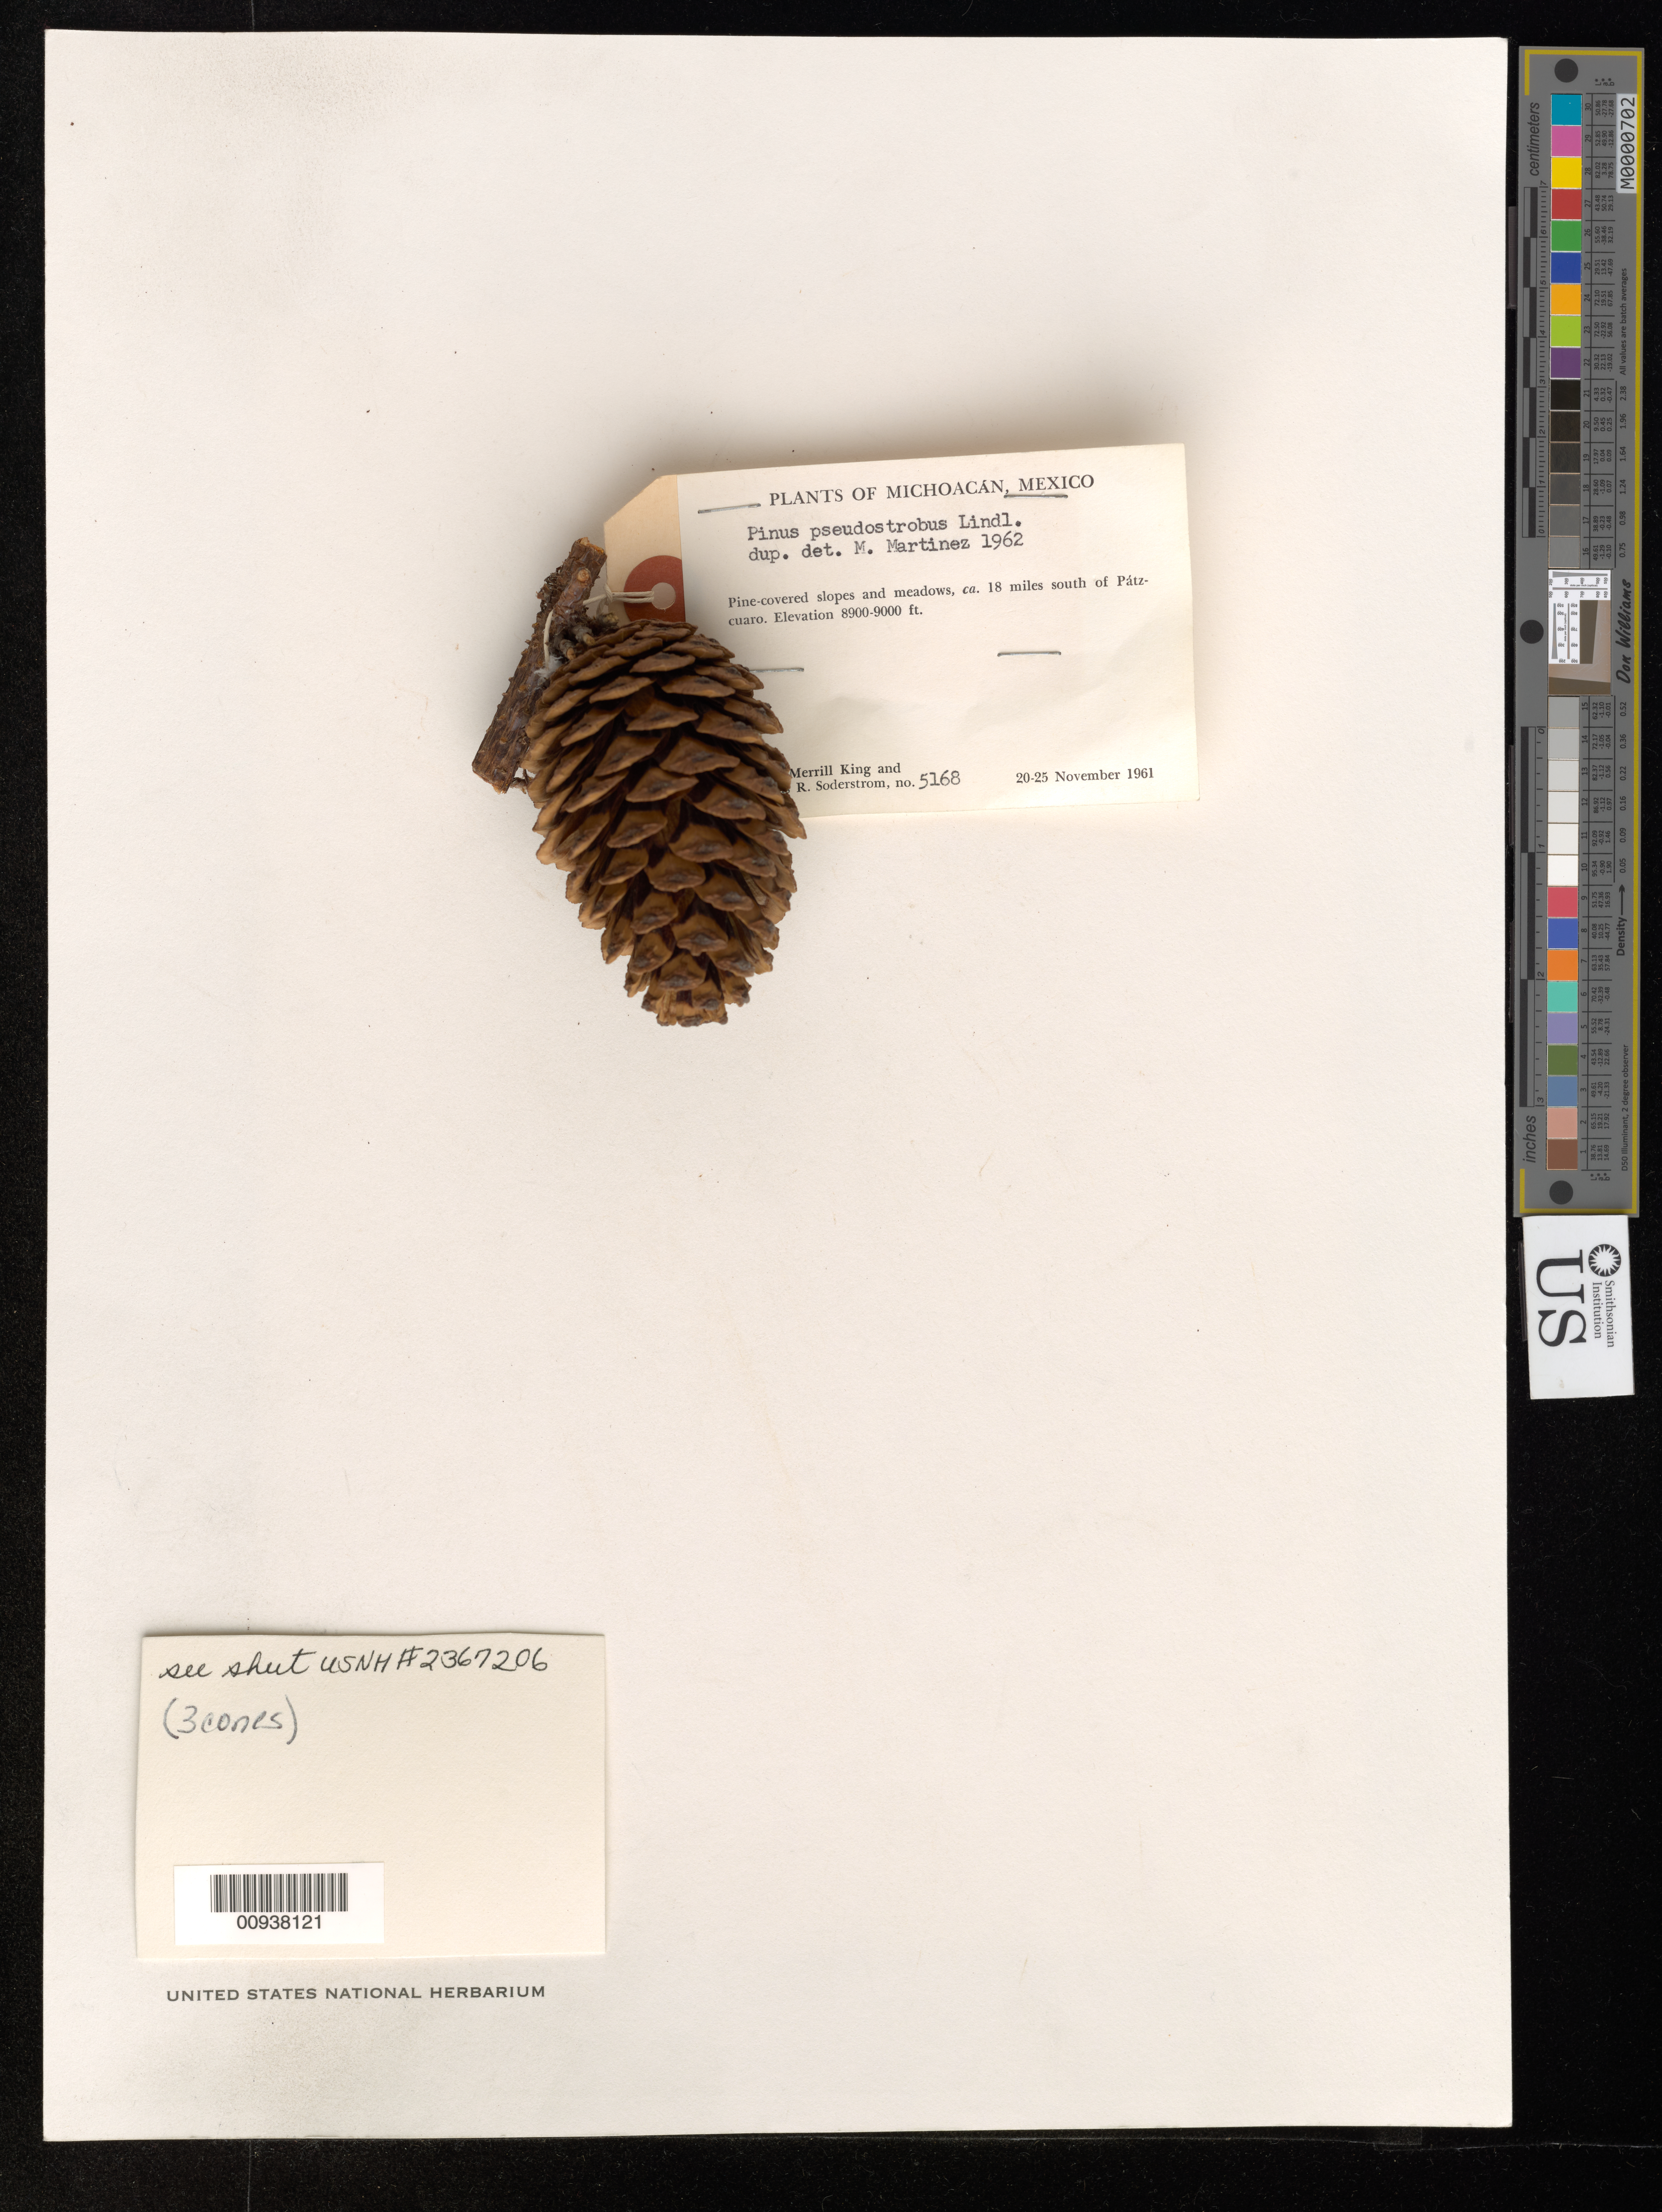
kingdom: Plantae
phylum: Tracheophyta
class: Pinopsida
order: Pinales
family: Pinaceae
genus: Pinus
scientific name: Pinus pseudostrobus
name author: Lindl.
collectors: R. M. King & T. R. Soderstrom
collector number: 5168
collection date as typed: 20 Nov 1961 to 25 Nov 1961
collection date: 1961-11-20/1961-11-25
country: Mexico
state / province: Michoacán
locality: Ca. 18 miles south of Pátzcuaro.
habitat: Pine covered slopes and meadows.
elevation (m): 2713